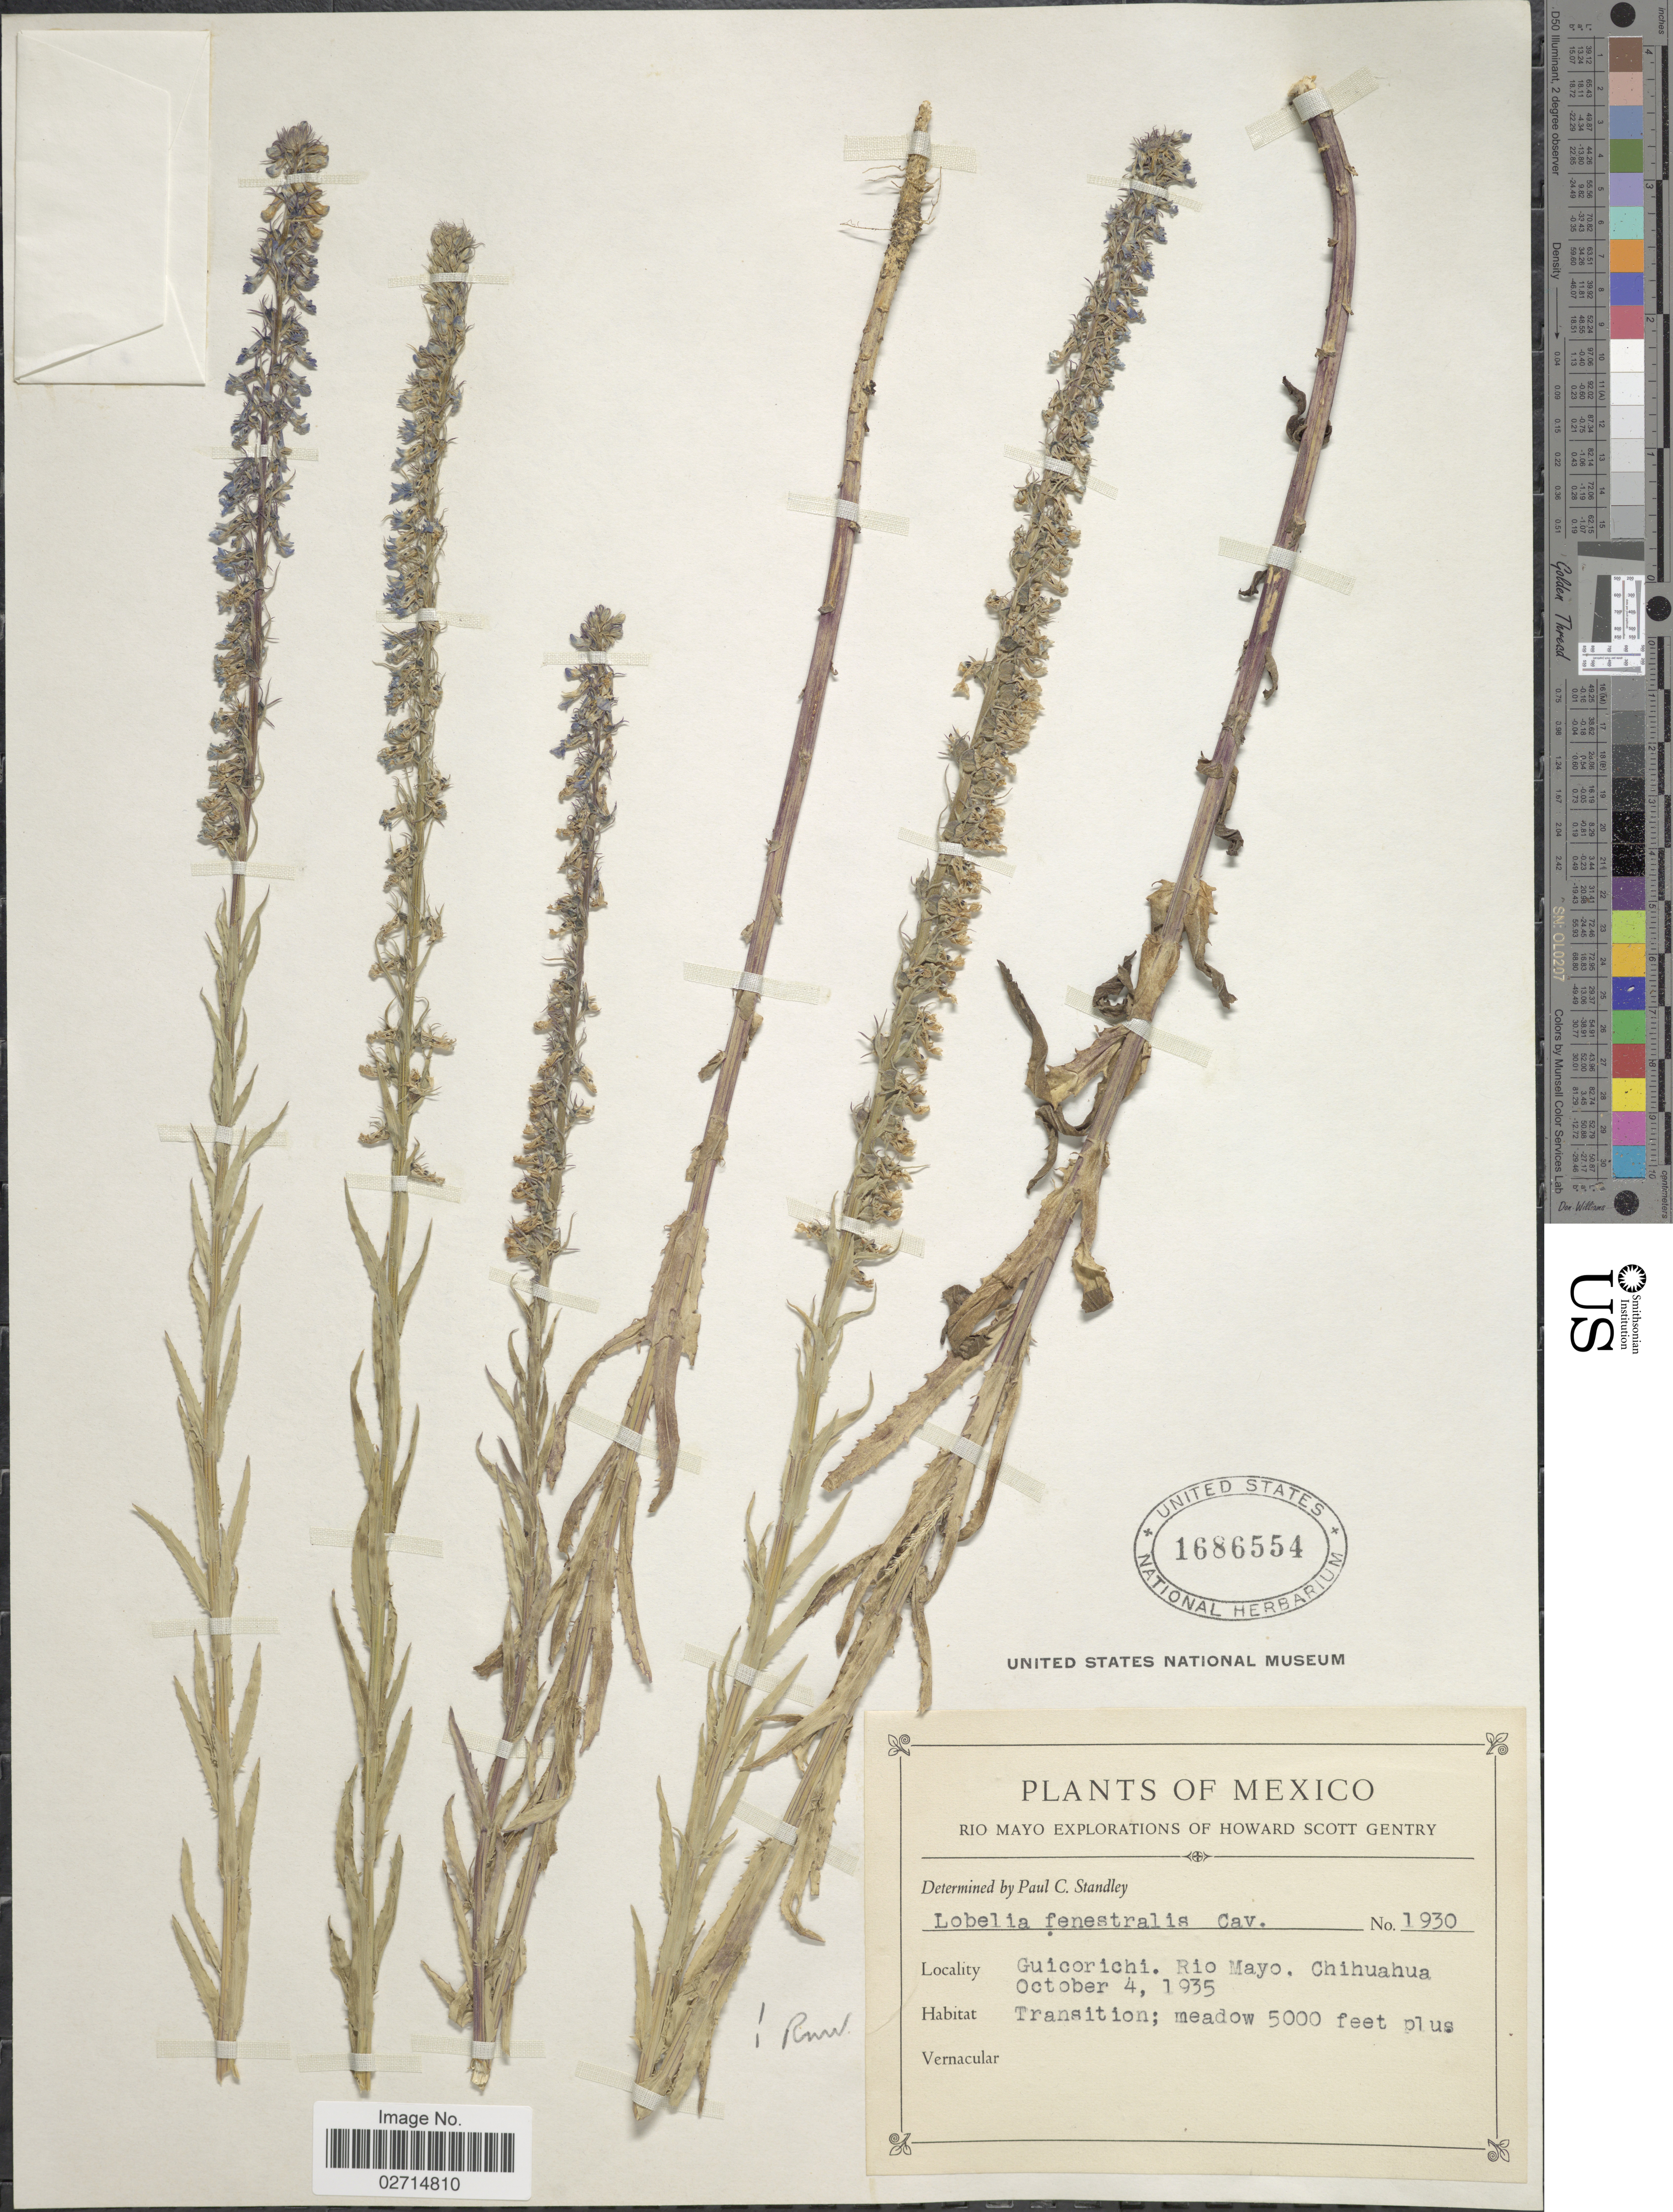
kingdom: Plantae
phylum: Tracheophyta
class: Magnoliopsida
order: Asterales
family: Campanulaceae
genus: Lobelia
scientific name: Lobelia fenestralis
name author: Cav.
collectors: H. S. Gentry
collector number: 1930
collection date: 1935-10-04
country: Mexico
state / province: Chihuahua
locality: Rio Mayo. Guicorichi.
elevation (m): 1524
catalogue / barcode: US 1686554